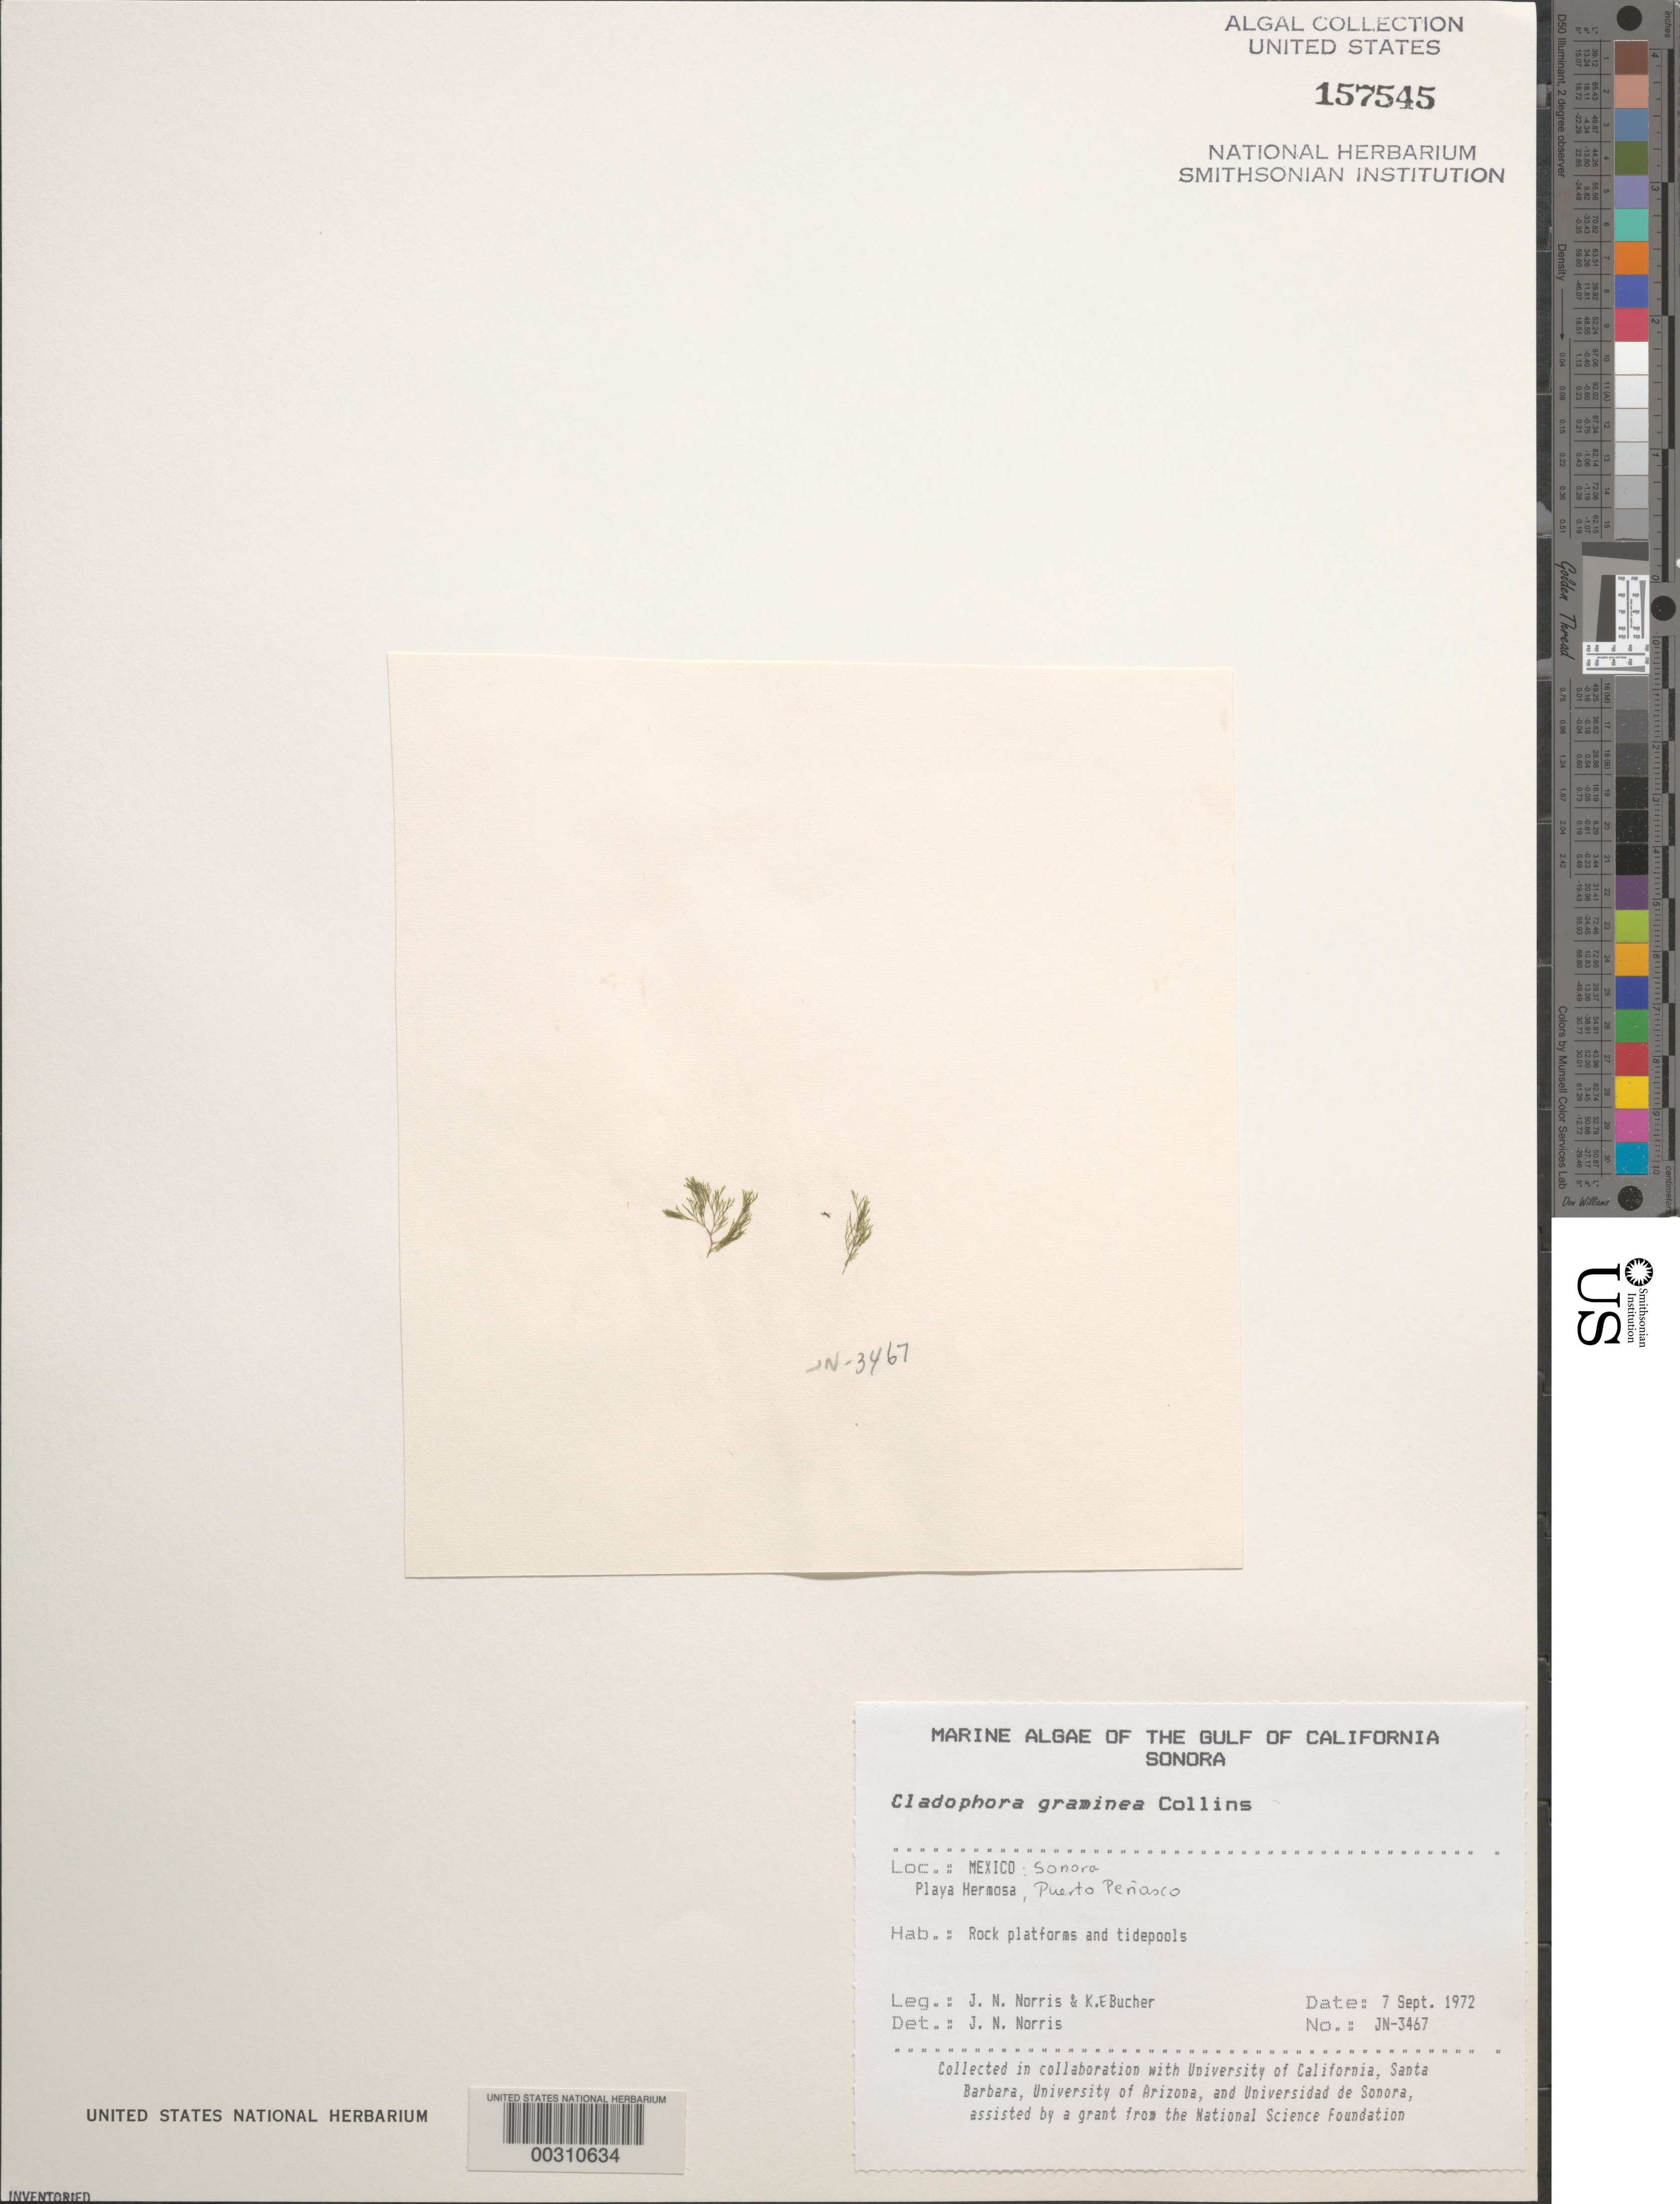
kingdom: Plantae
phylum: Chlorophyta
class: Ulvophyceae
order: Cladophorales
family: Cladophoraceae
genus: Cladophora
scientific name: Cladophora graminea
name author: Collins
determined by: Norris, James N.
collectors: J. N. Norris & K. E. Bucher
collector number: JN-3467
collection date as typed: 07 Sep 1972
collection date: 1972-09-07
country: Mexico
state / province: Sonora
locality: Playa Hermosa, Puerto Penasco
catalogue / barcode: US 157545